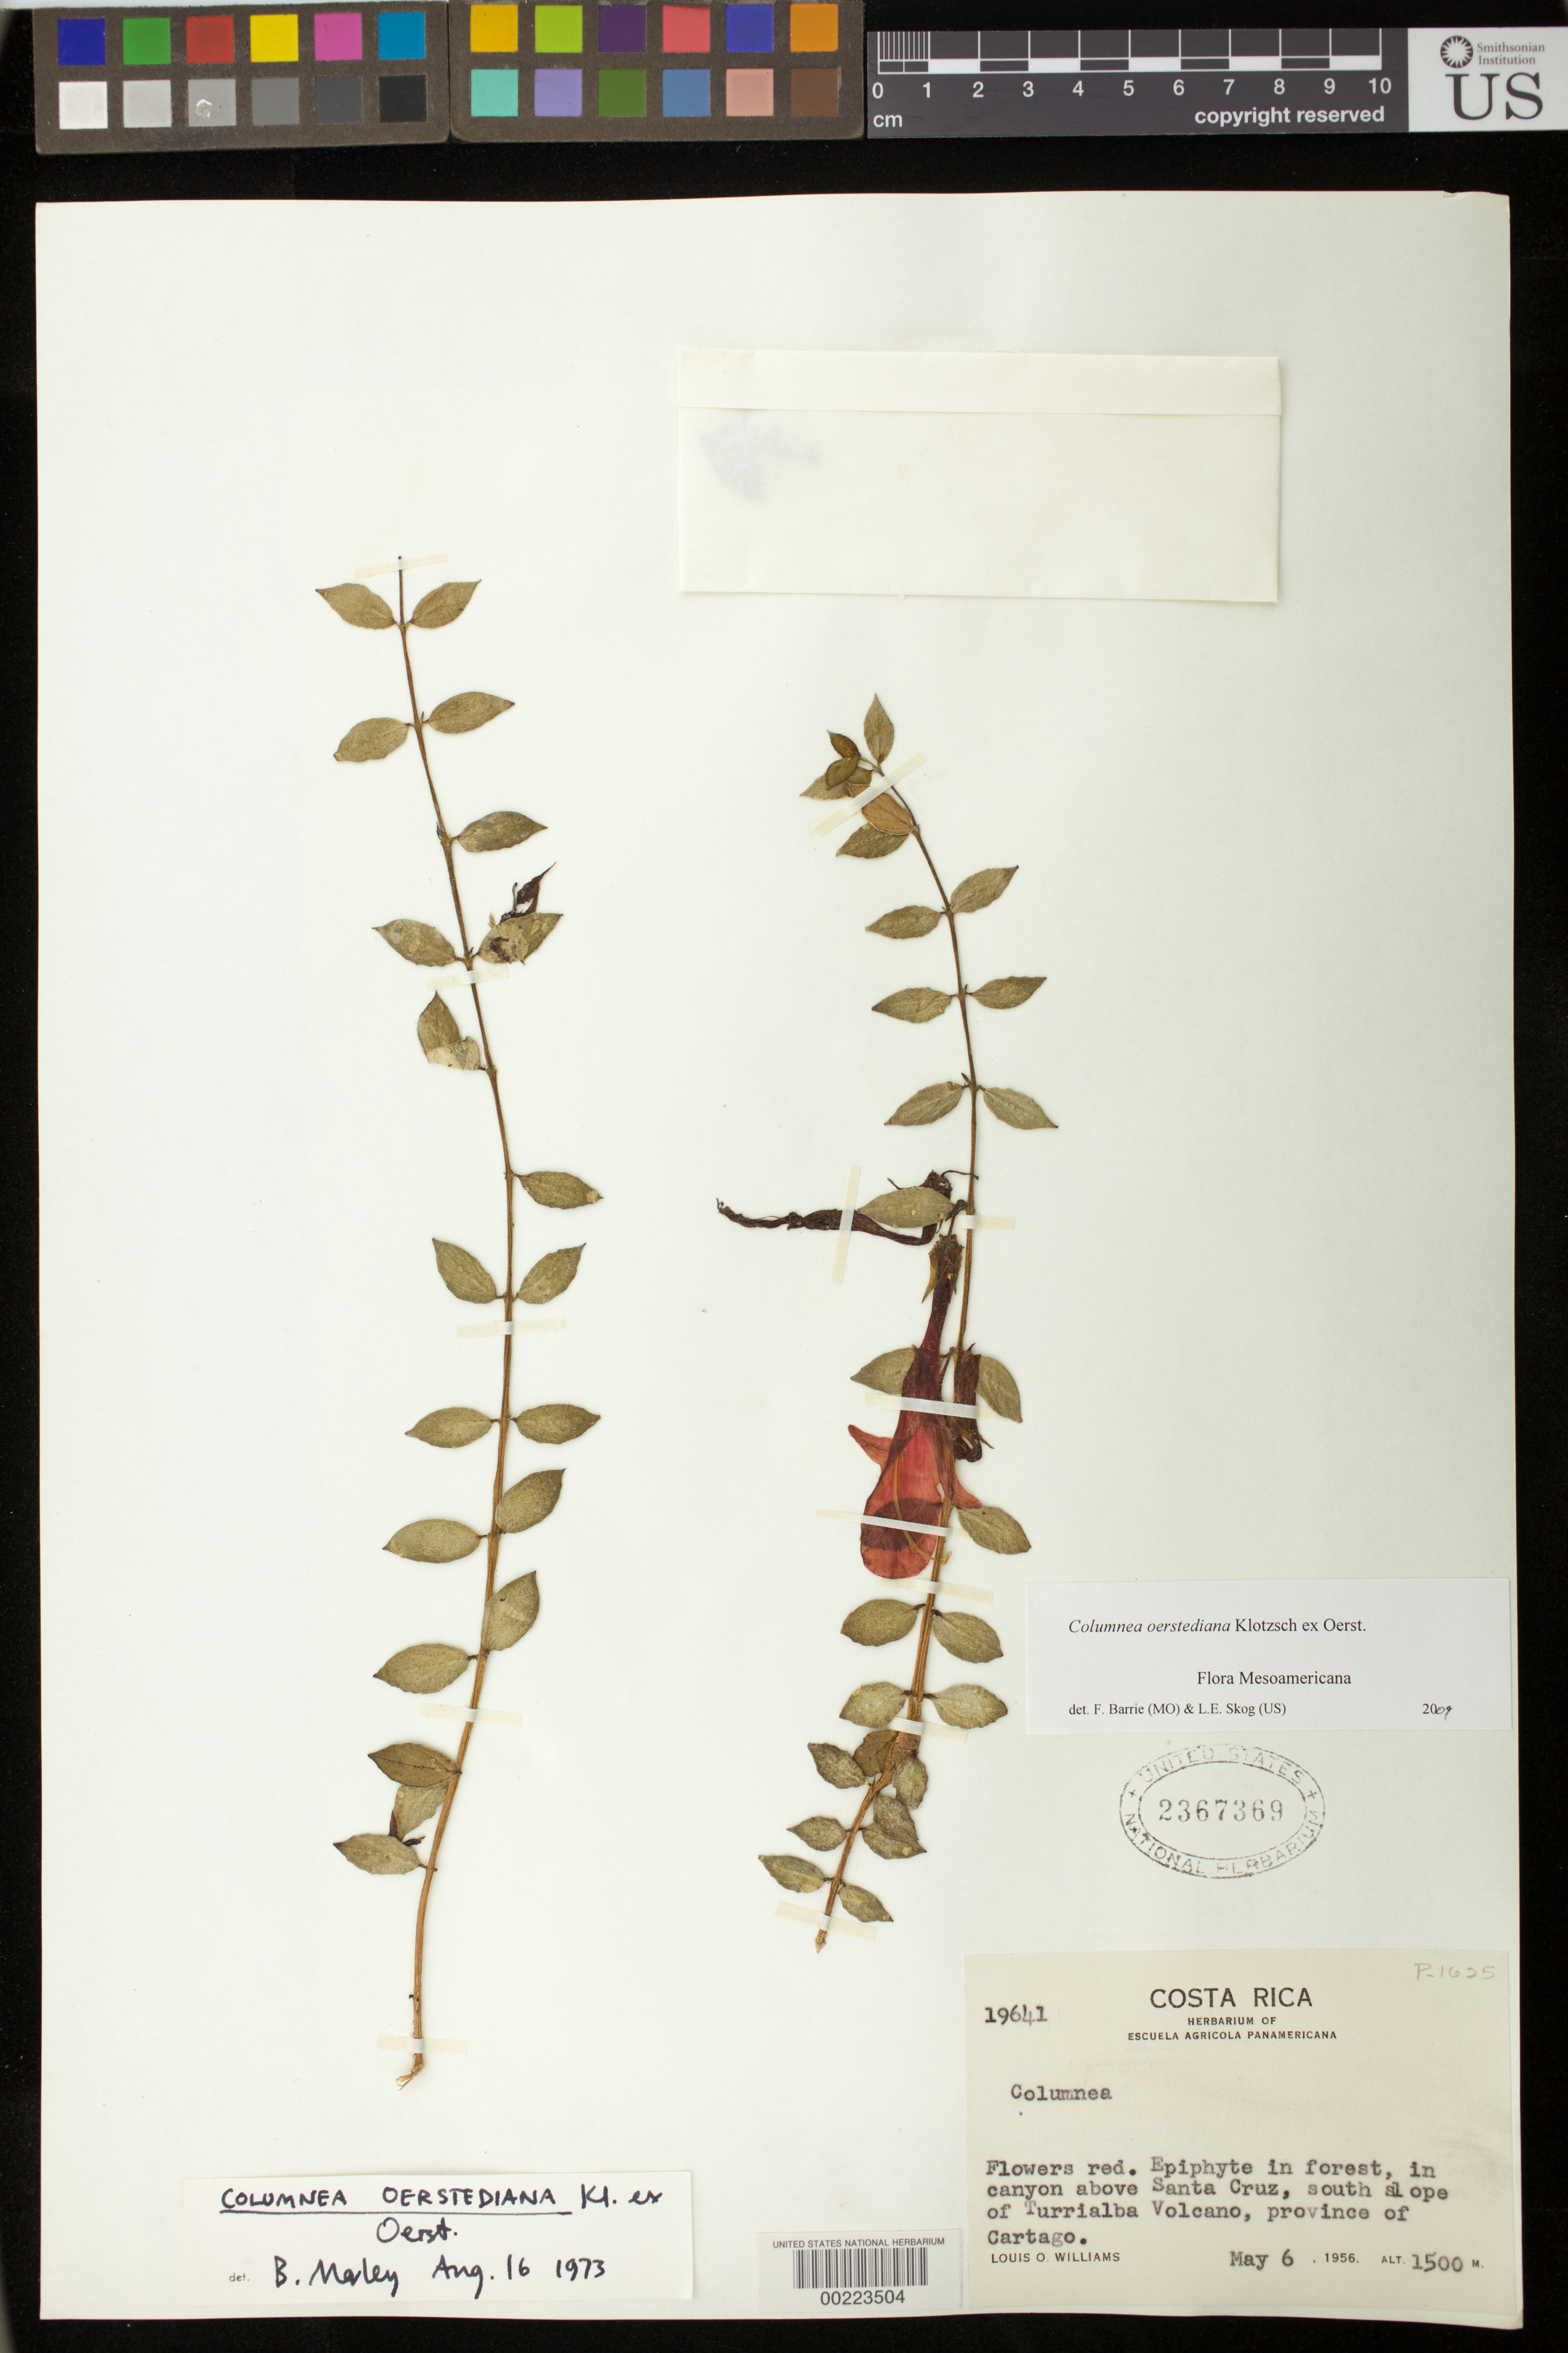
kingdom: Plantae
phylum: Tracheophyta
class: Magnoliopsida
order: Lamiales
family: Gesneriaceae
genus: Columnea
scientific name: Columnea oerstediana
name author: Klotzsch ex Oerst.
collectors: L. O. Williams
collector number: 19641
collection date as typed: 06 May 1956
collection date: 1956-05-06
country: Costa Rica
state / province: Cartago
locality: In canyon above Santa Cruz, south slope of Turrialba Volcano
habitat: In forest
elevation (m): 1500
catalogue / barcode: US 2367369